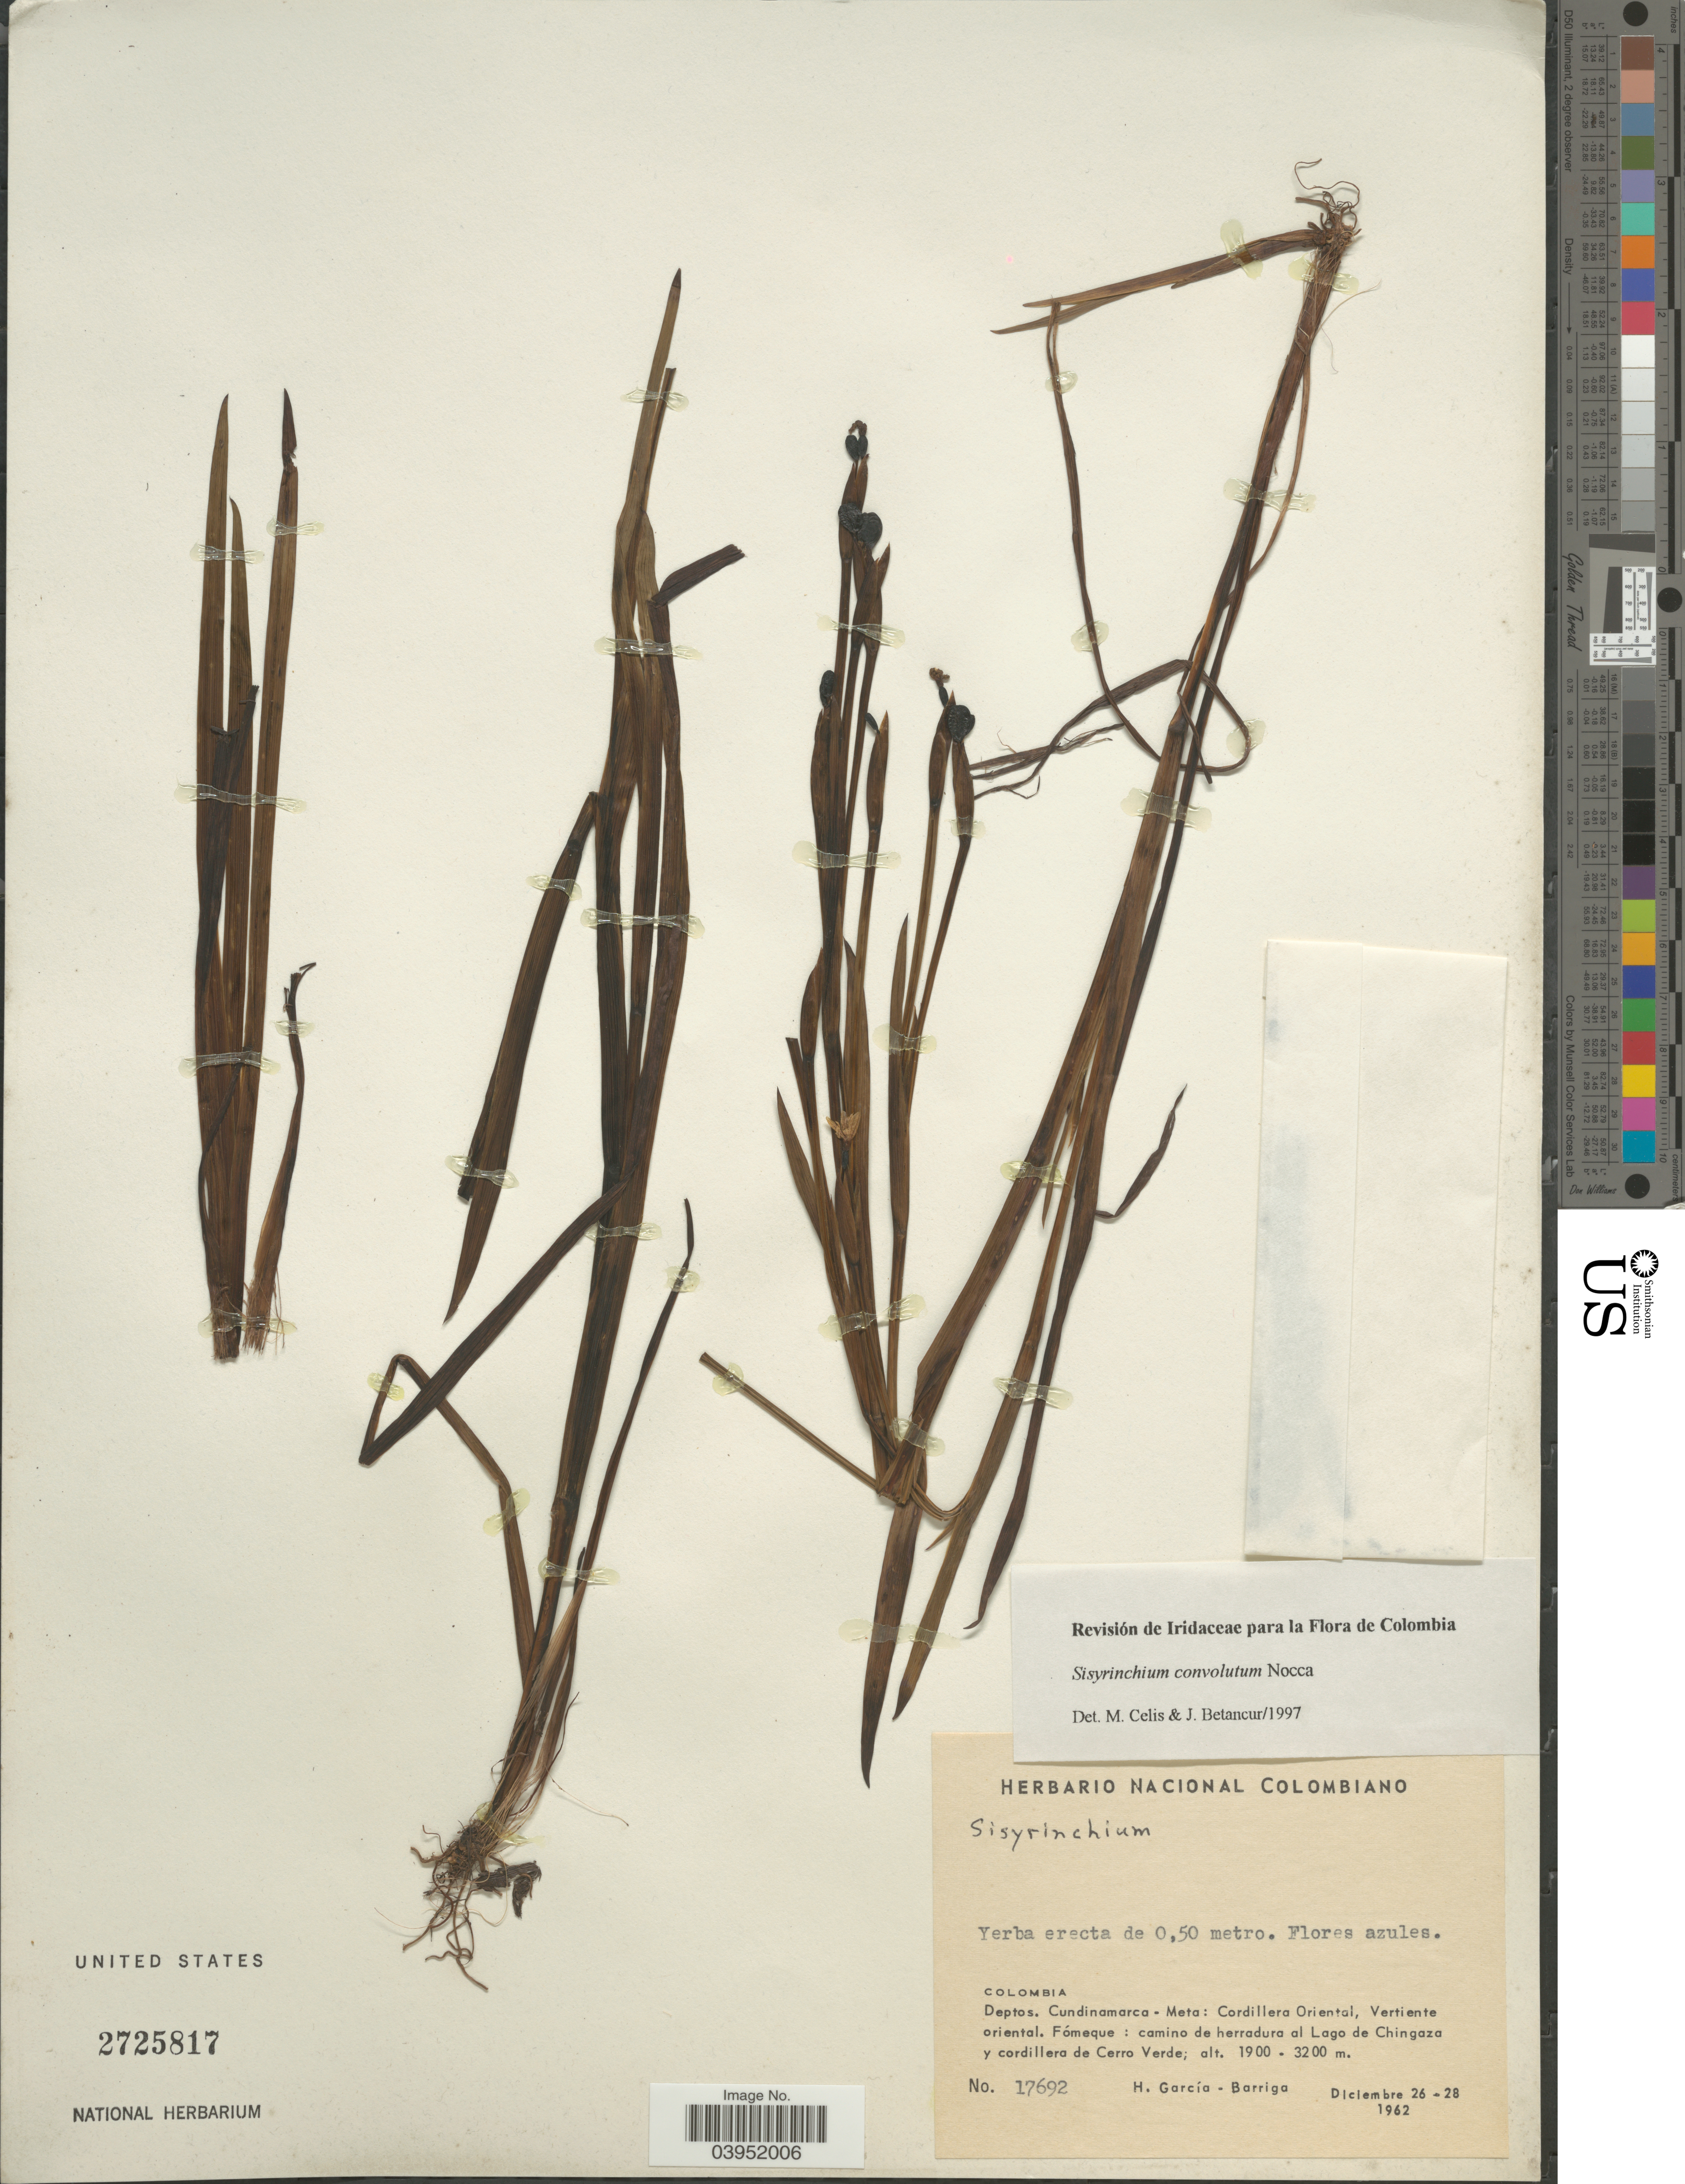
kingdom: Plantae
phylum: Tracheophyta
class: Liliopsida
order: Asparagales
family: Iridaceae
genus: Sisyrinchium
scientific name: Sisyrinchium convolutum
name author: Nocca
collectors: H. García Barriga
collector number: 17692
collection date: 1962-12-26/1962-12-28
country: Colombia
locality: Deptos. Cundinamarca-Meta: Cordillera Oriental, Vertiente oriental. Fómeque: camino de herradura al Lago de Chingaza y cordillera de Cerro Verde.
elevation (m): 1900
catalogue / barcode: US 2725817